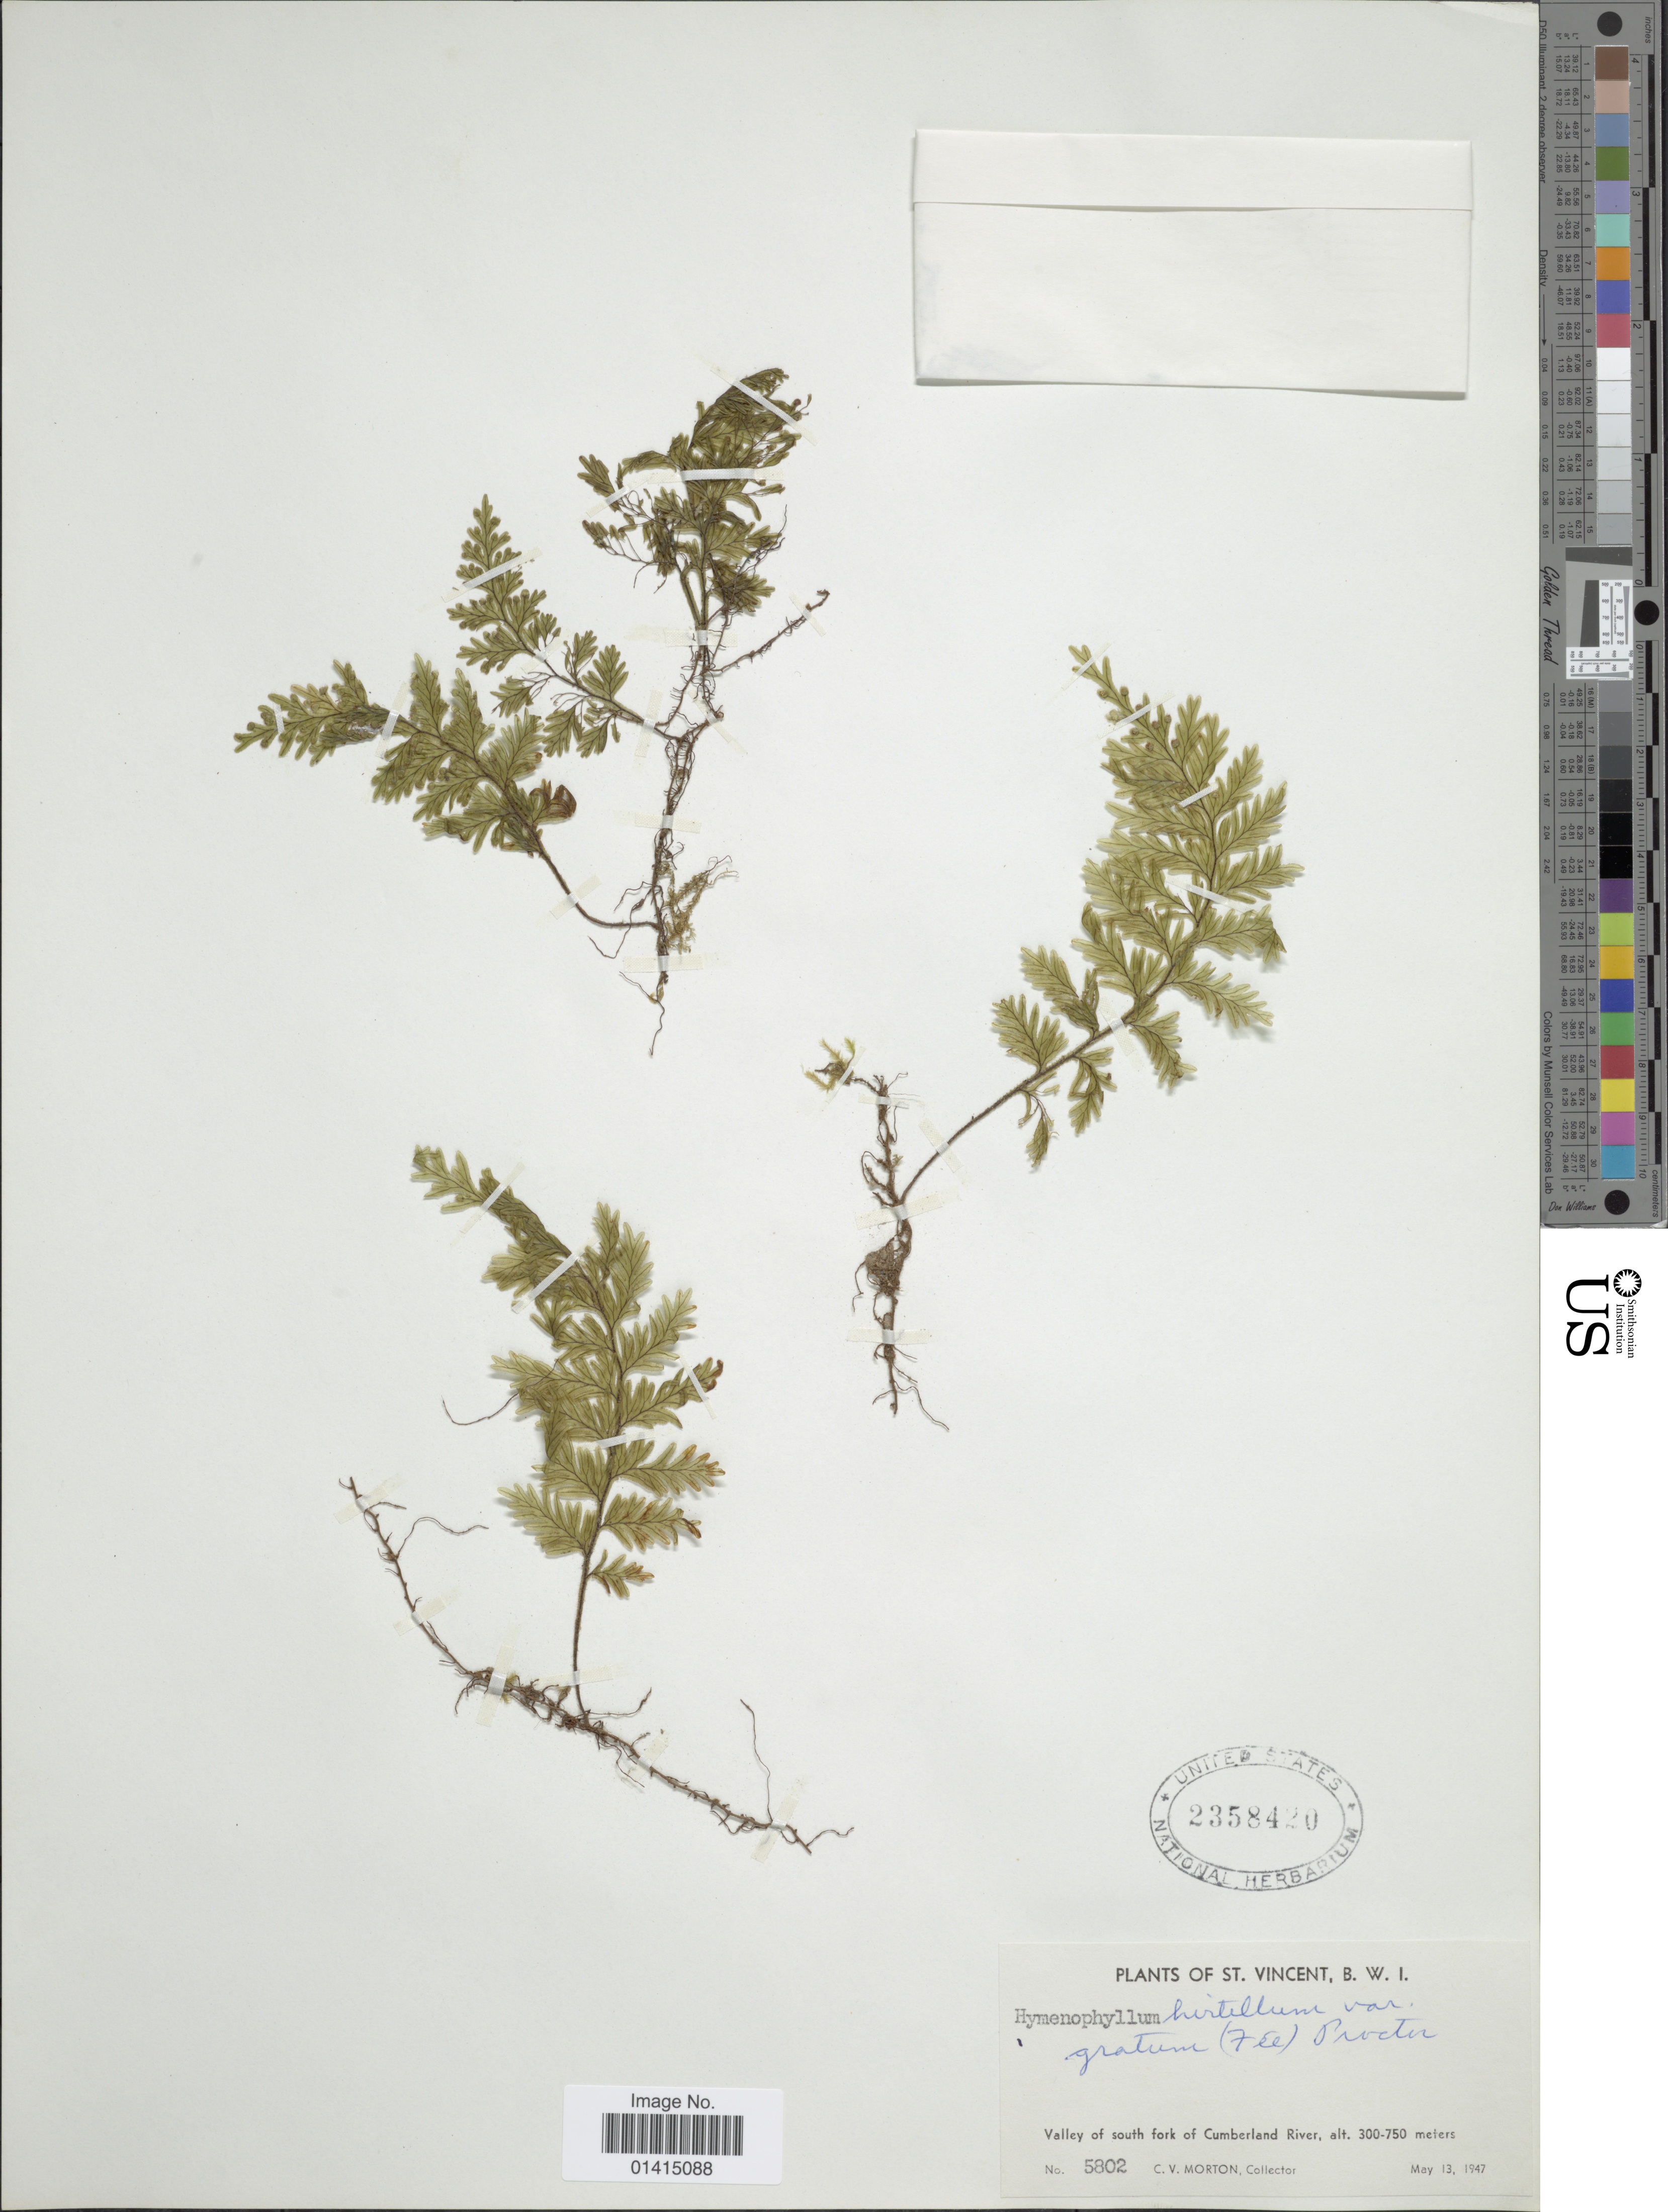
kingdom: Plantae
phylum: Tracheophyta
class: Polypodiopsida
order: Hymenophyllales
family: Hymenophyllaceae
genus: Hymenophyllum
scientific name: Hymenophyllum hirtellum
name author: Sw. in Schrad.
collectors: C. V. Morton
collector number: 5802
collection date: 1947-05-13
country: St. Vincent - Grenadines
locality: St. Vincent, B.W.I., Valley of south fork of Cumberland River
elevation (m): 300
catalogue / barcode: US 2358420